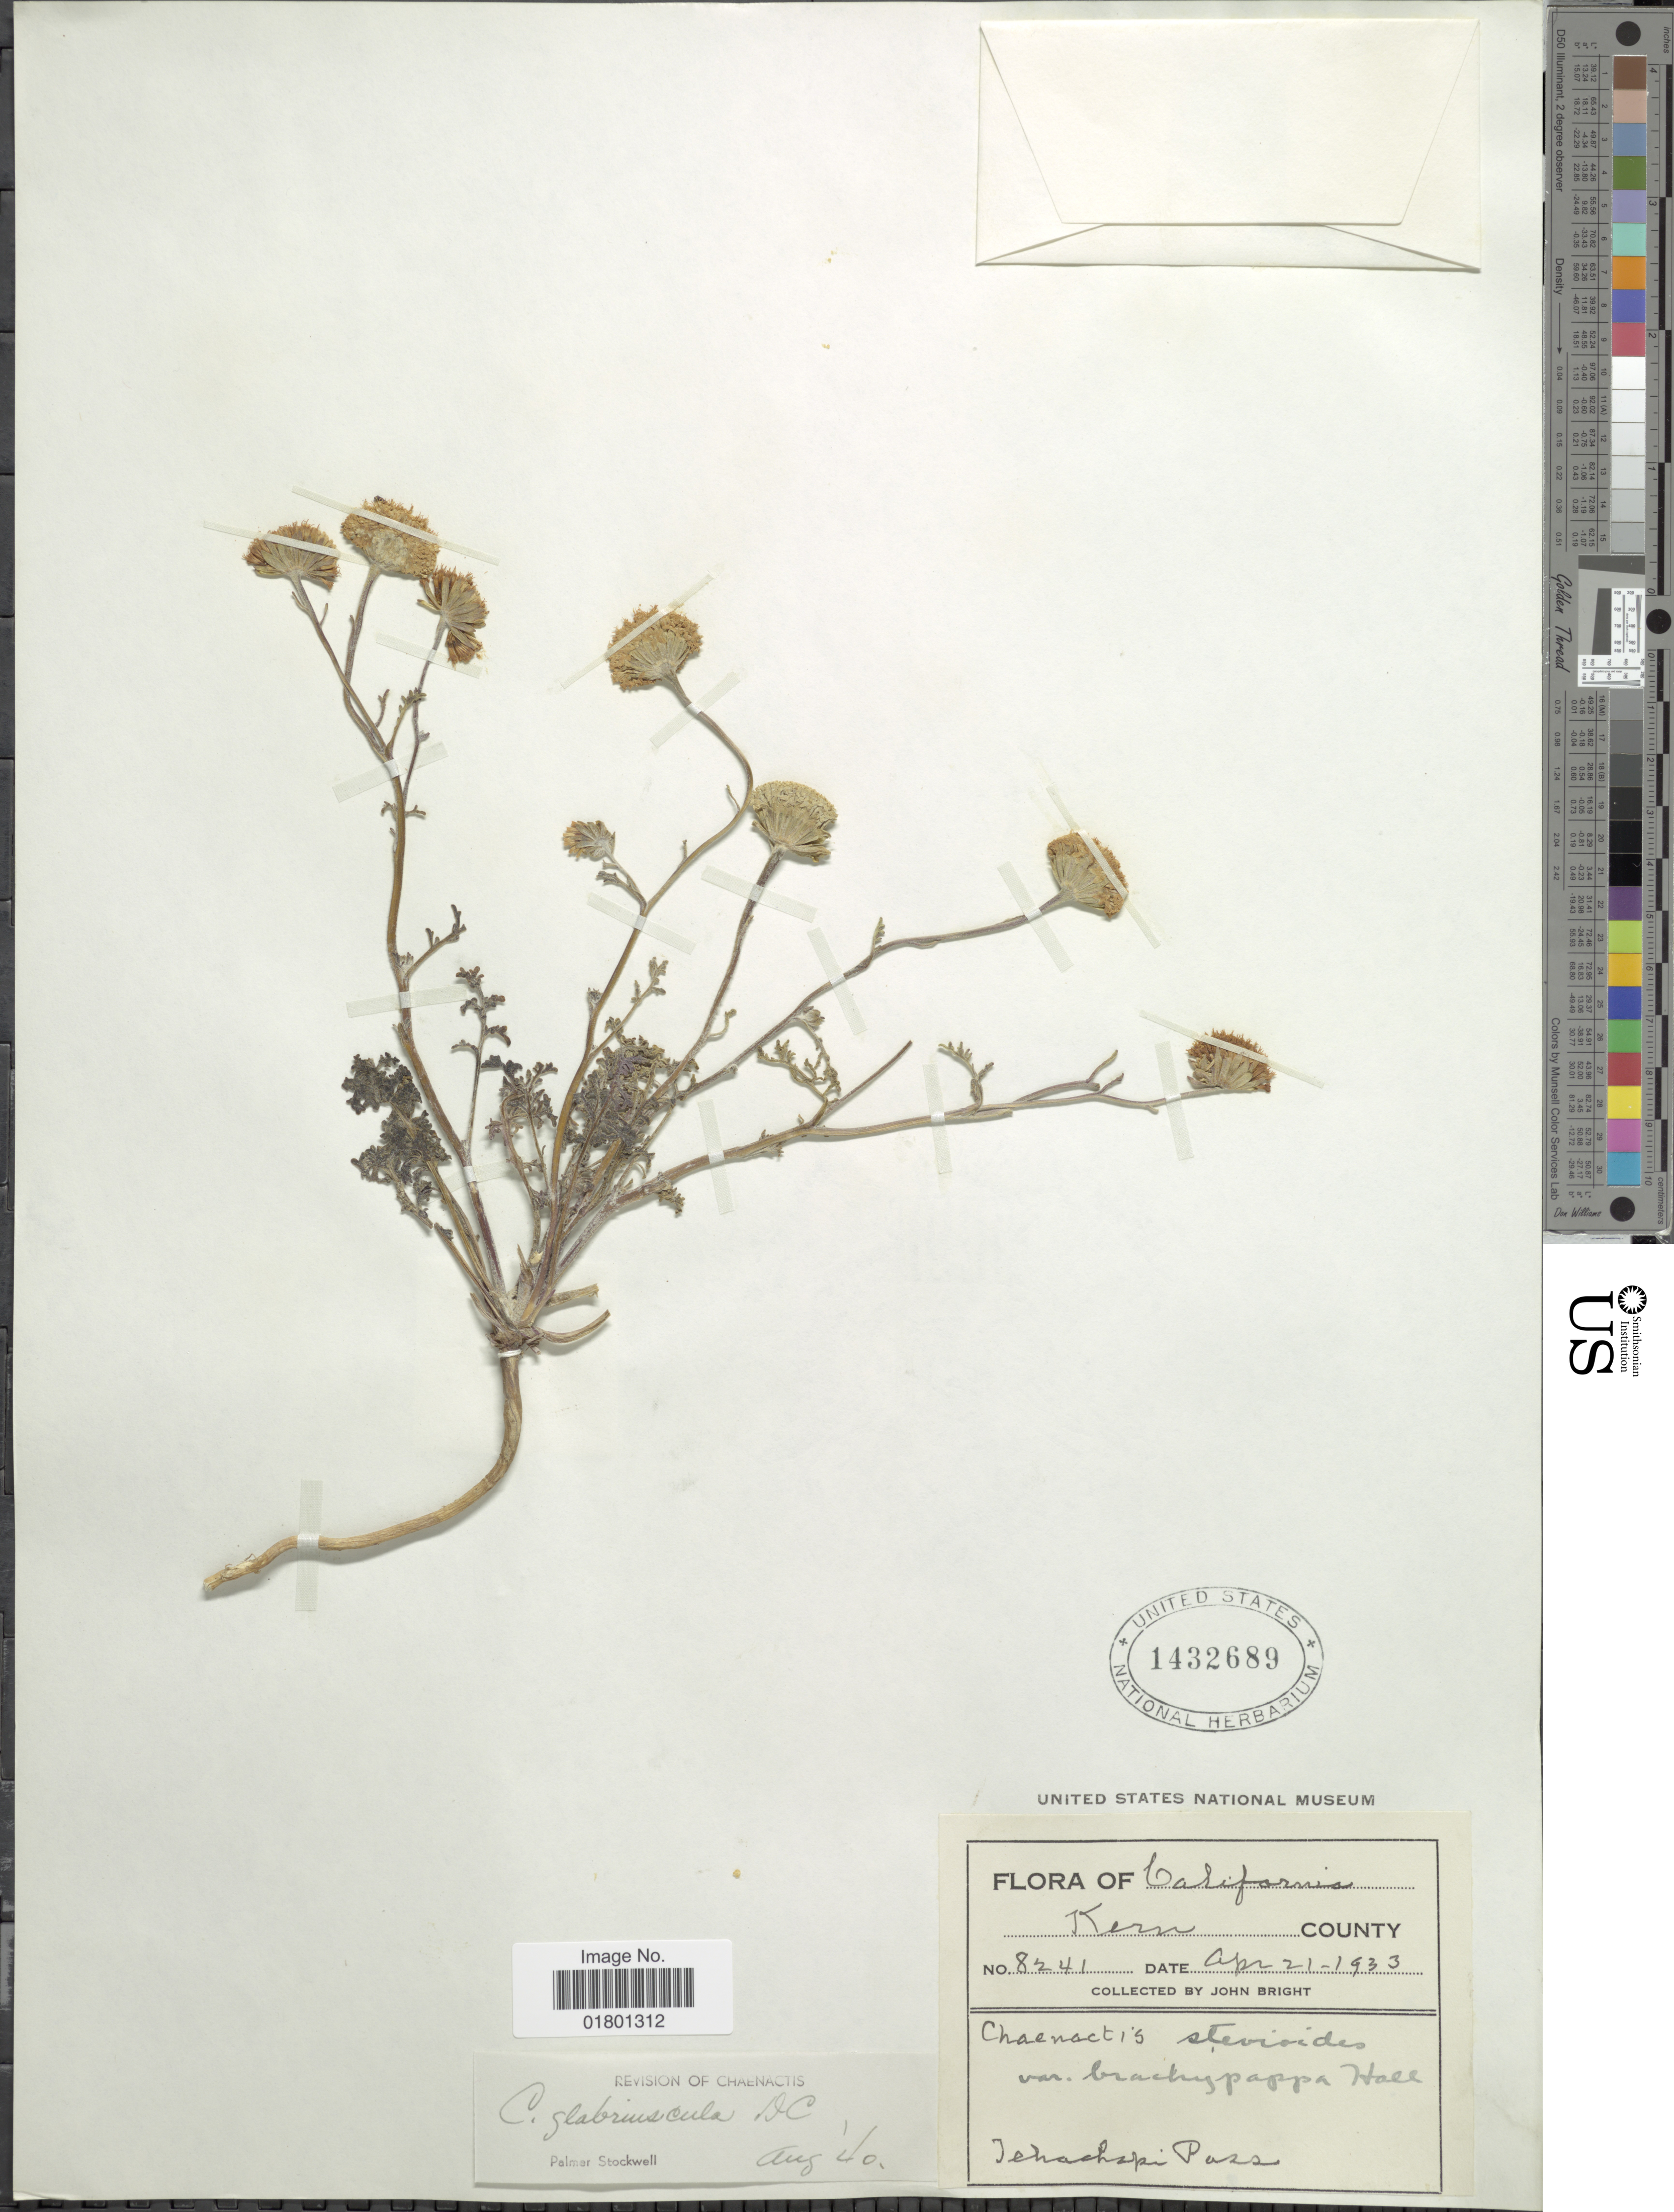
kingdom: Plantae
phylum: Tracheophyta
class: Magnoliopsida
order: Asterales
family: Asteraceae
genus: Chaenactis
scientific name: Chaenactis glabriuscula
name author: DC.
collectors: J. Bright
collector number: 8241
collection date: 1933-04-21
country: United States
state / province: California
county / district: Kern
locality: Kern County, Tehachapi Pass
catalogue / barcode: US 1432689